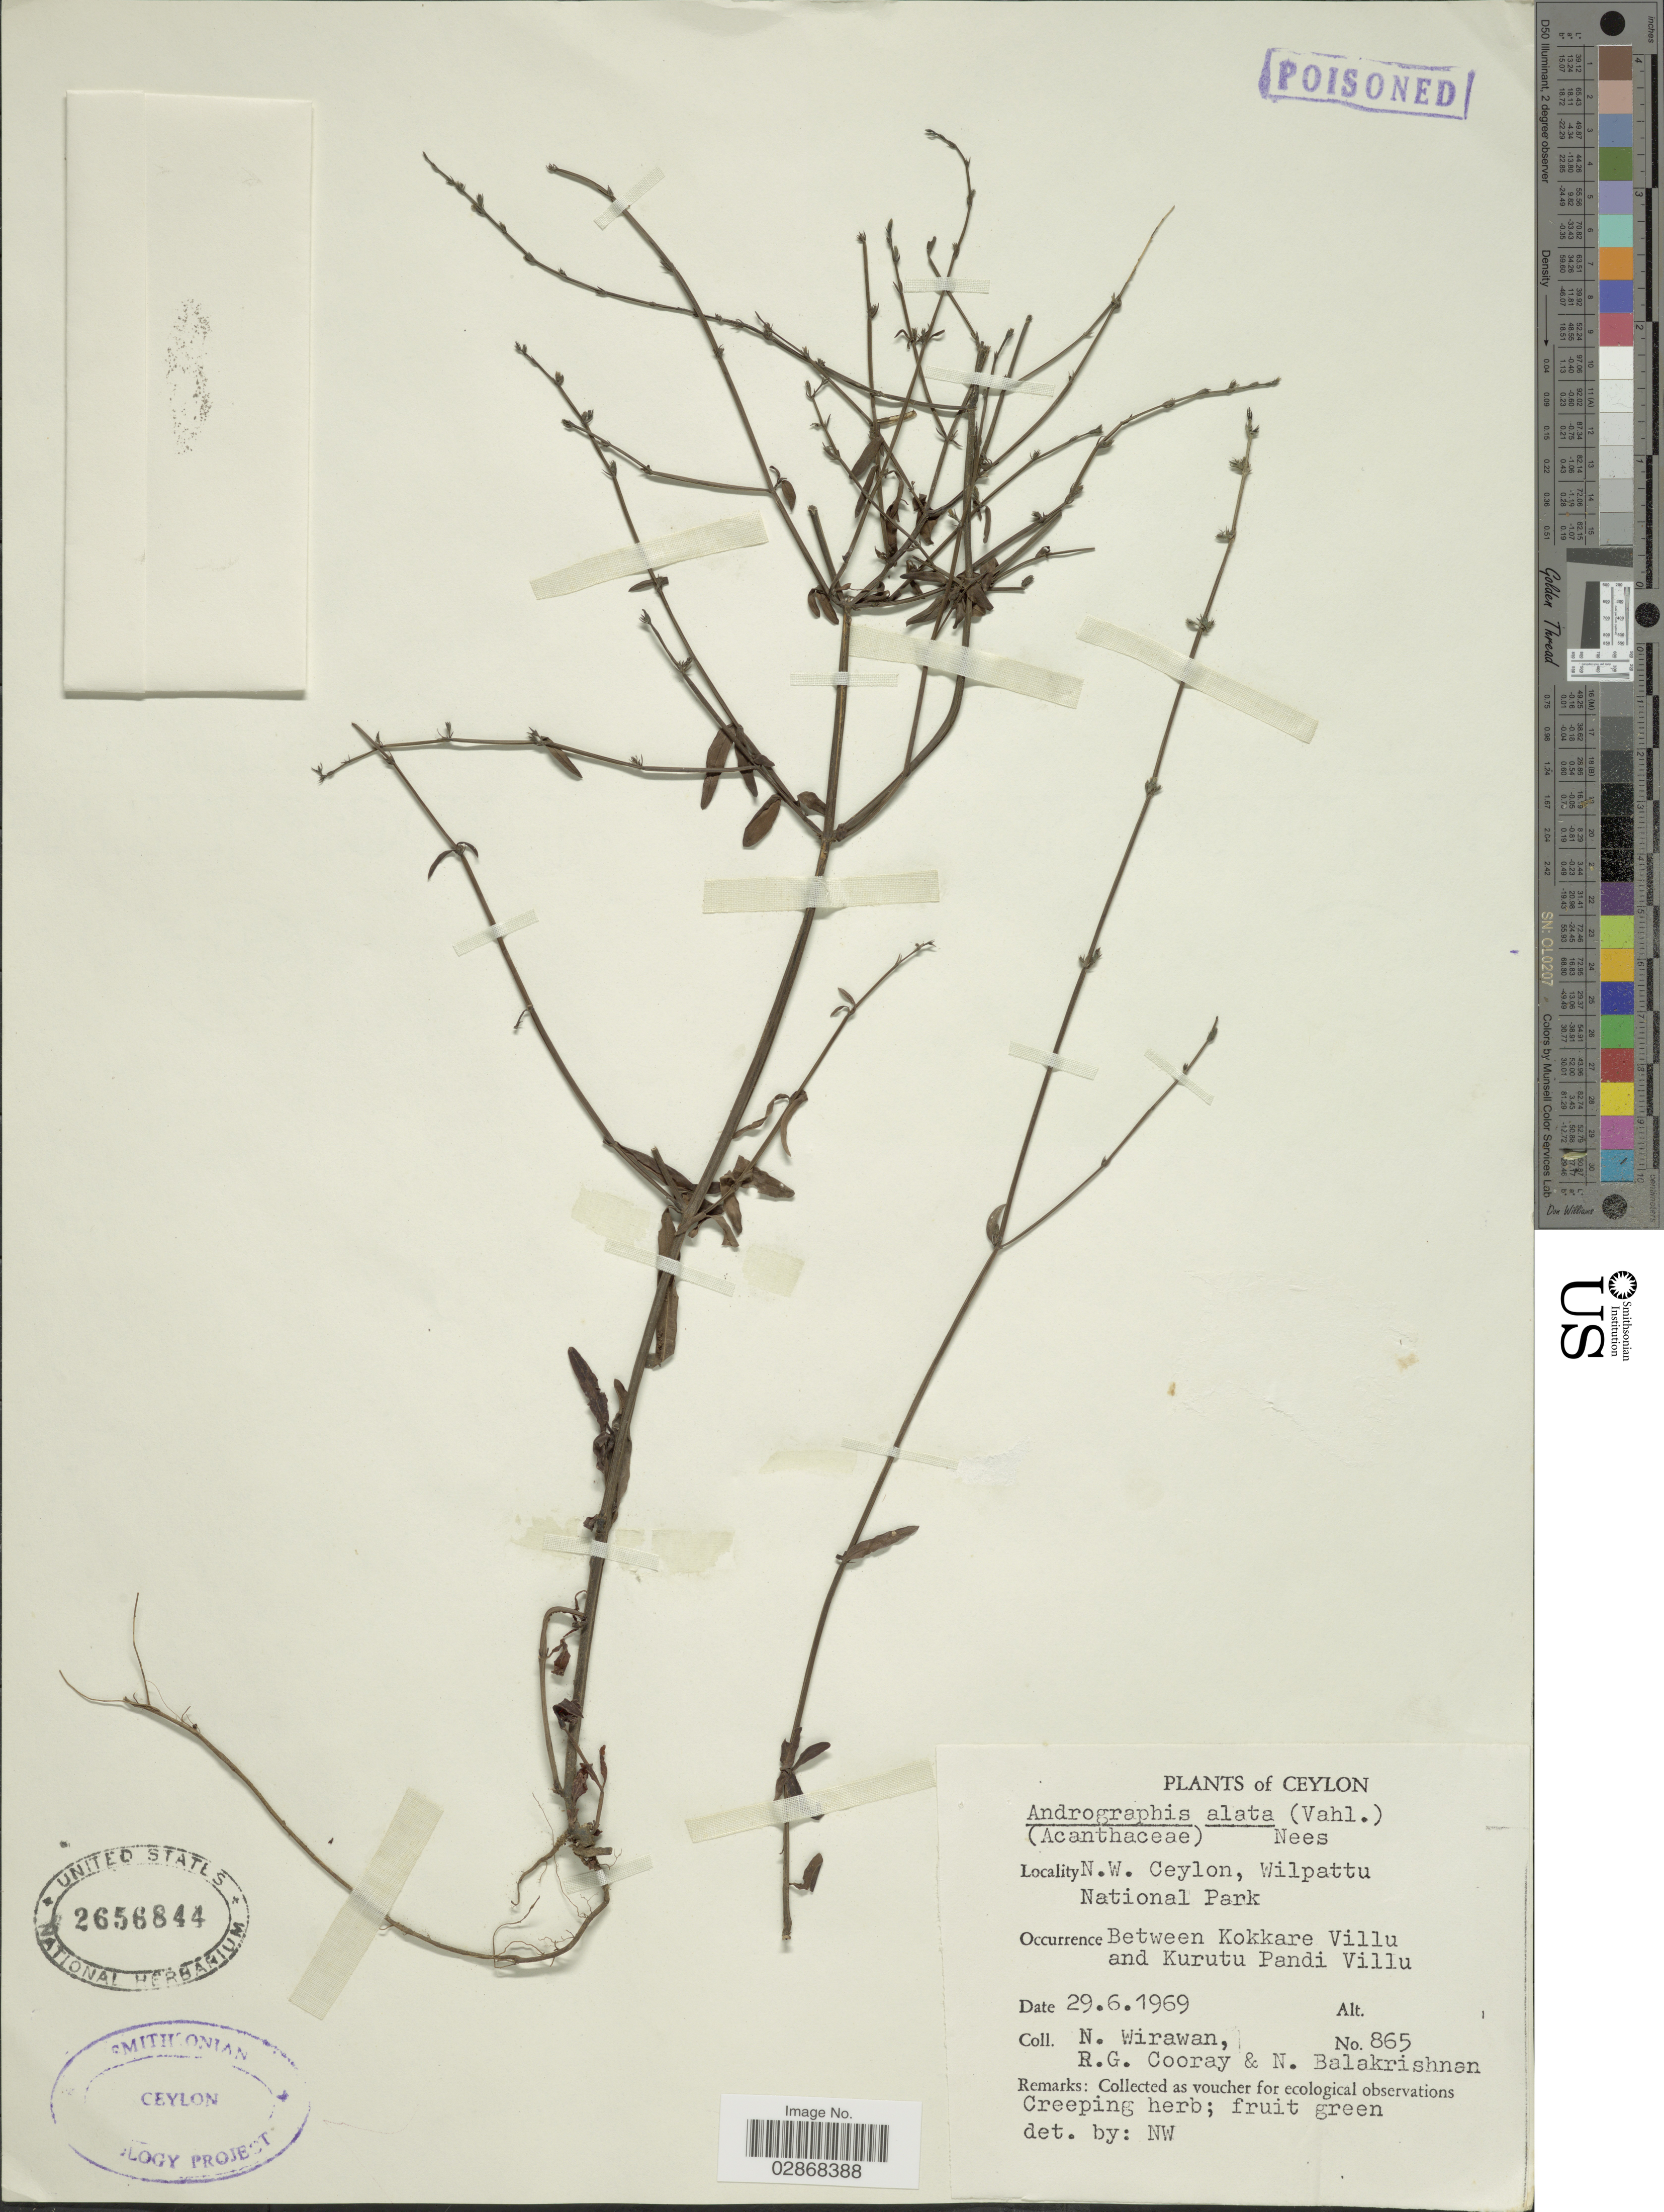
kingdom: Plantae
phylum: Tracheophyta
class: Magnoliopsida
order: Lamiales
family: Acanthaceae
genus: Andrographis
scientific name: Andrographis alata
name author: (Vahl) Nees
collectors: N. Wirawan, R. Cooray & N. Balakrishnan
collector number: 865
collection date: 1969-06-29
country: Sri Lanka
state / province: North Western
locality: N. W. Ceylon, Wilpattu National Park. Ceylon. Between Kokkare Villu and Kurutu Pandi Villu.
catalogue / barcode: US 2656844